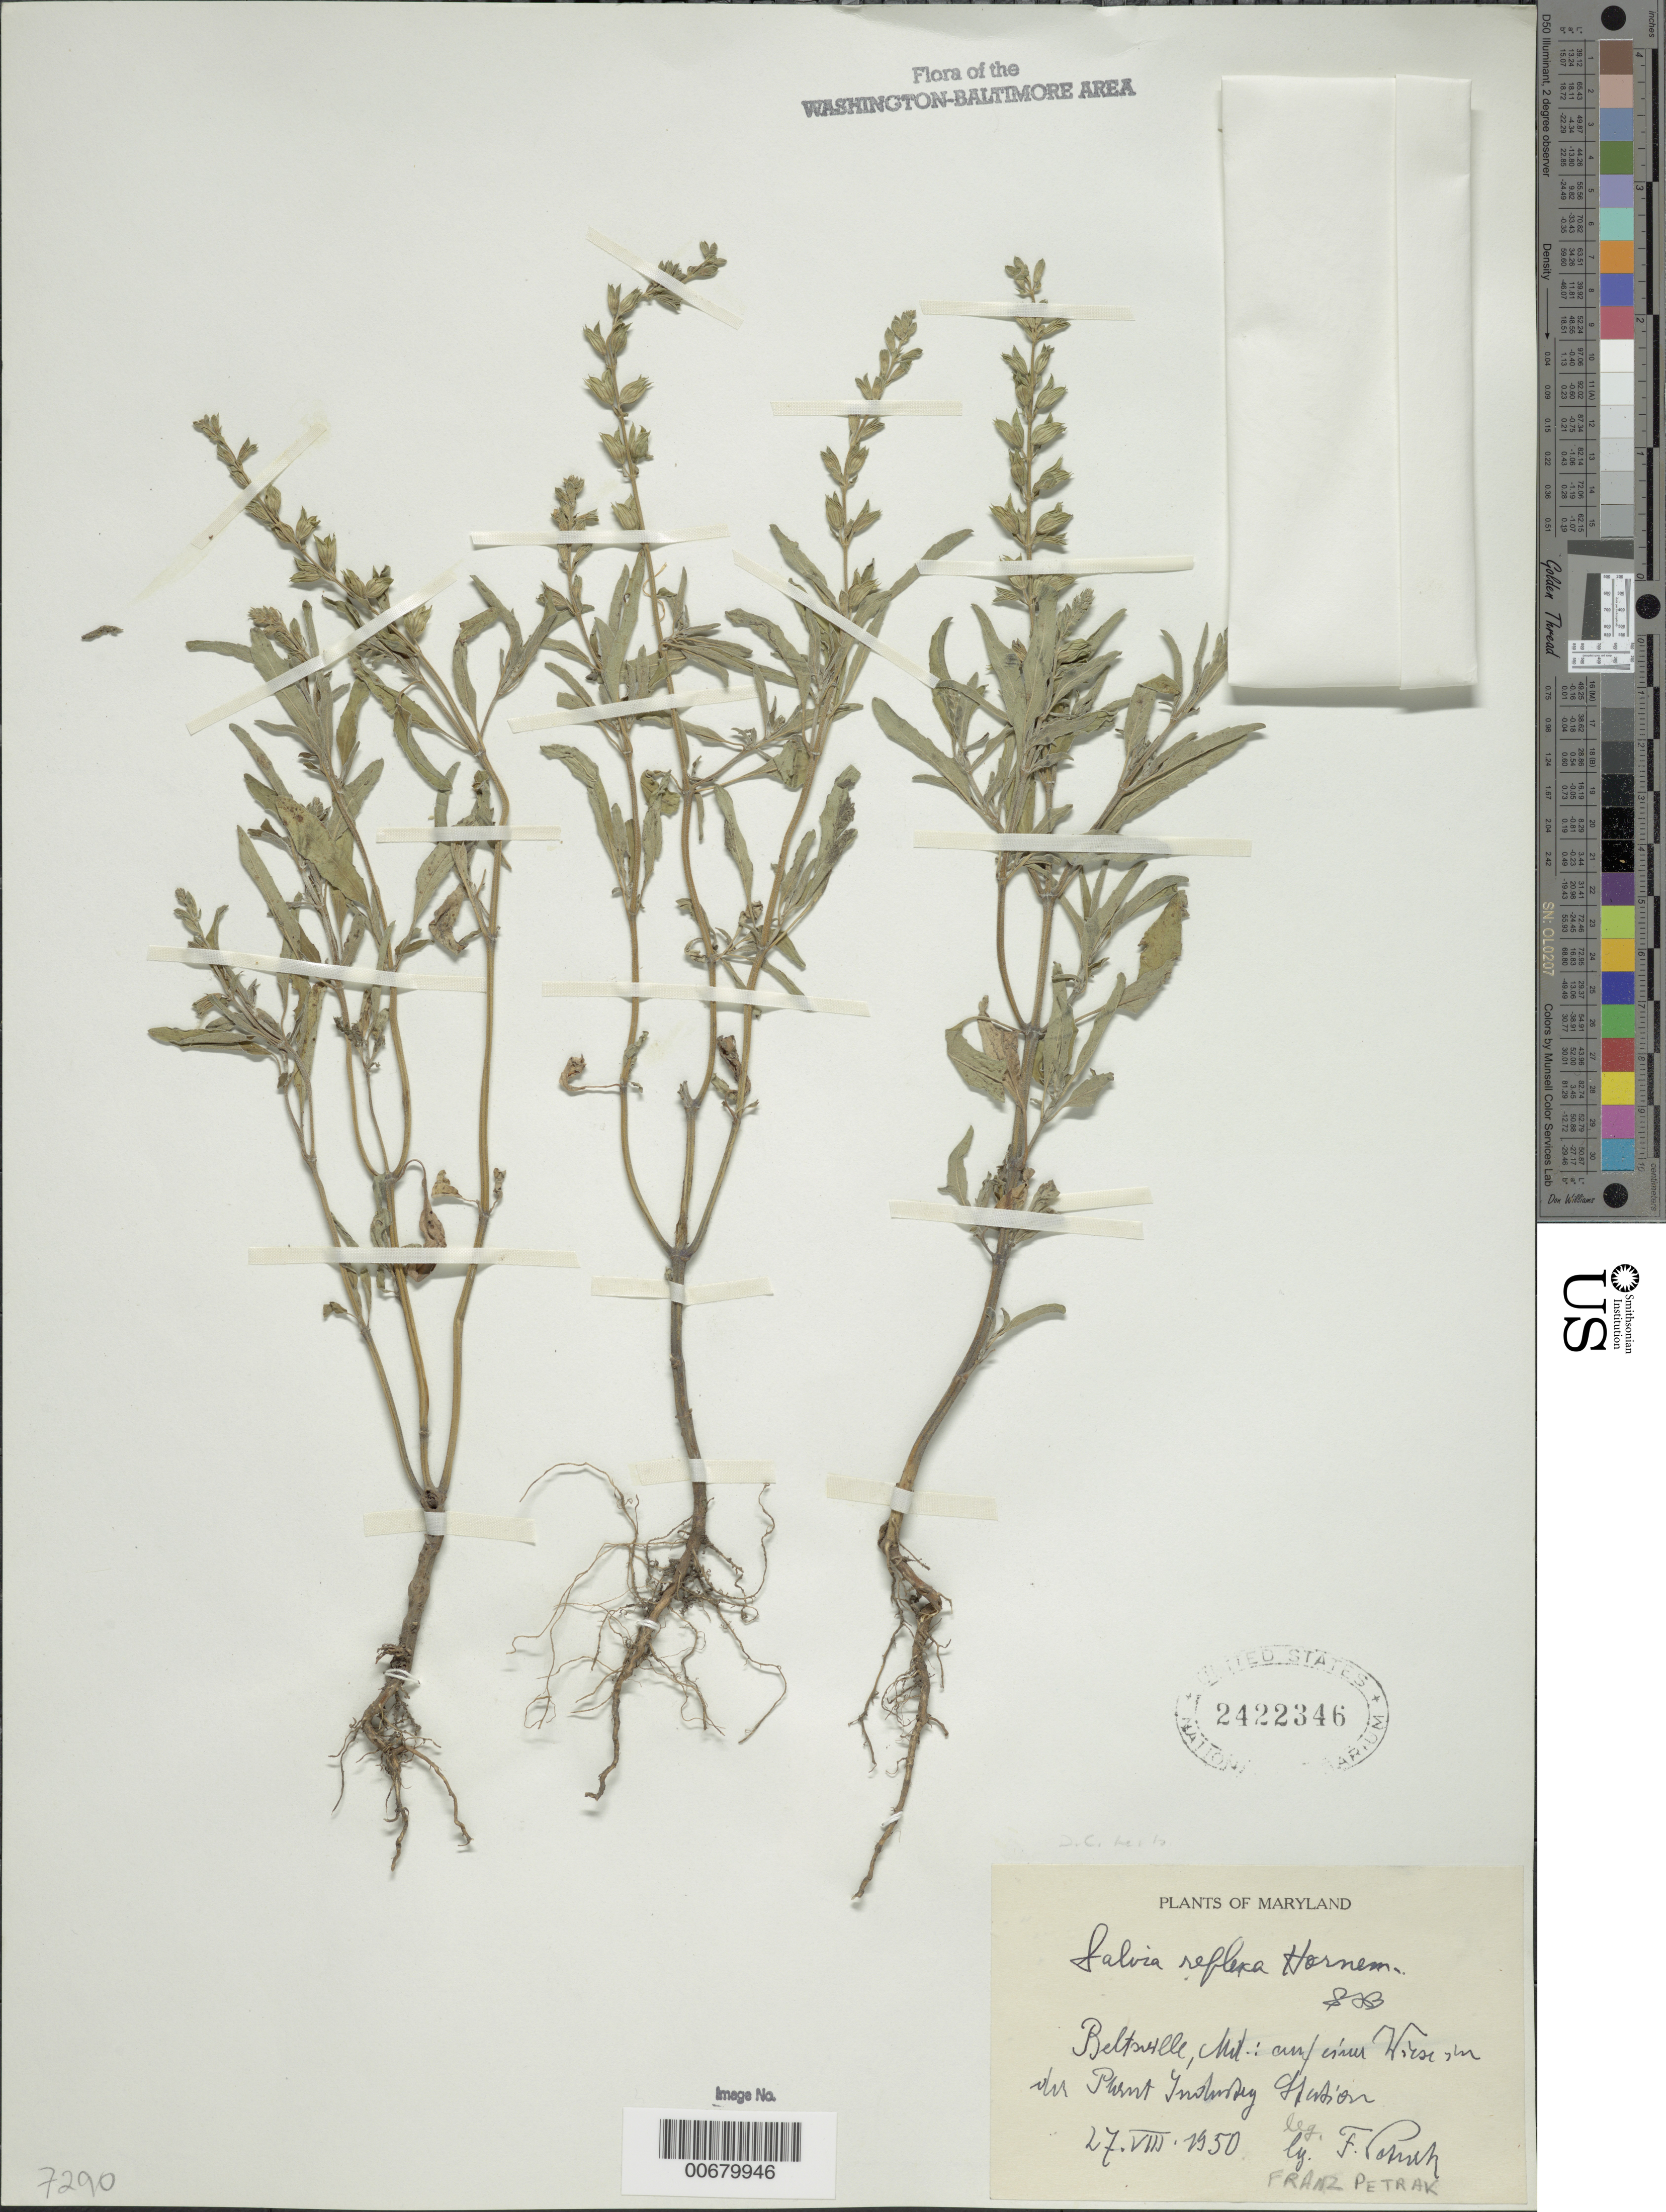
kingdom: Plantae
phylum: Tracheophyta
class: Magnoliopsida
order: Lamiales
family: Lamiaceae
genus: Salvia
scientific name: Salvia reflexa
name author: Hornem.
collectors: F. Petrak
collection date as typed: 27.VIII.1950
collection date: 1950-08-27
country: United States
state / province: Maryland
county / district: Montgomery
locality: Beltsville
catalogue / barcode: US 2422346